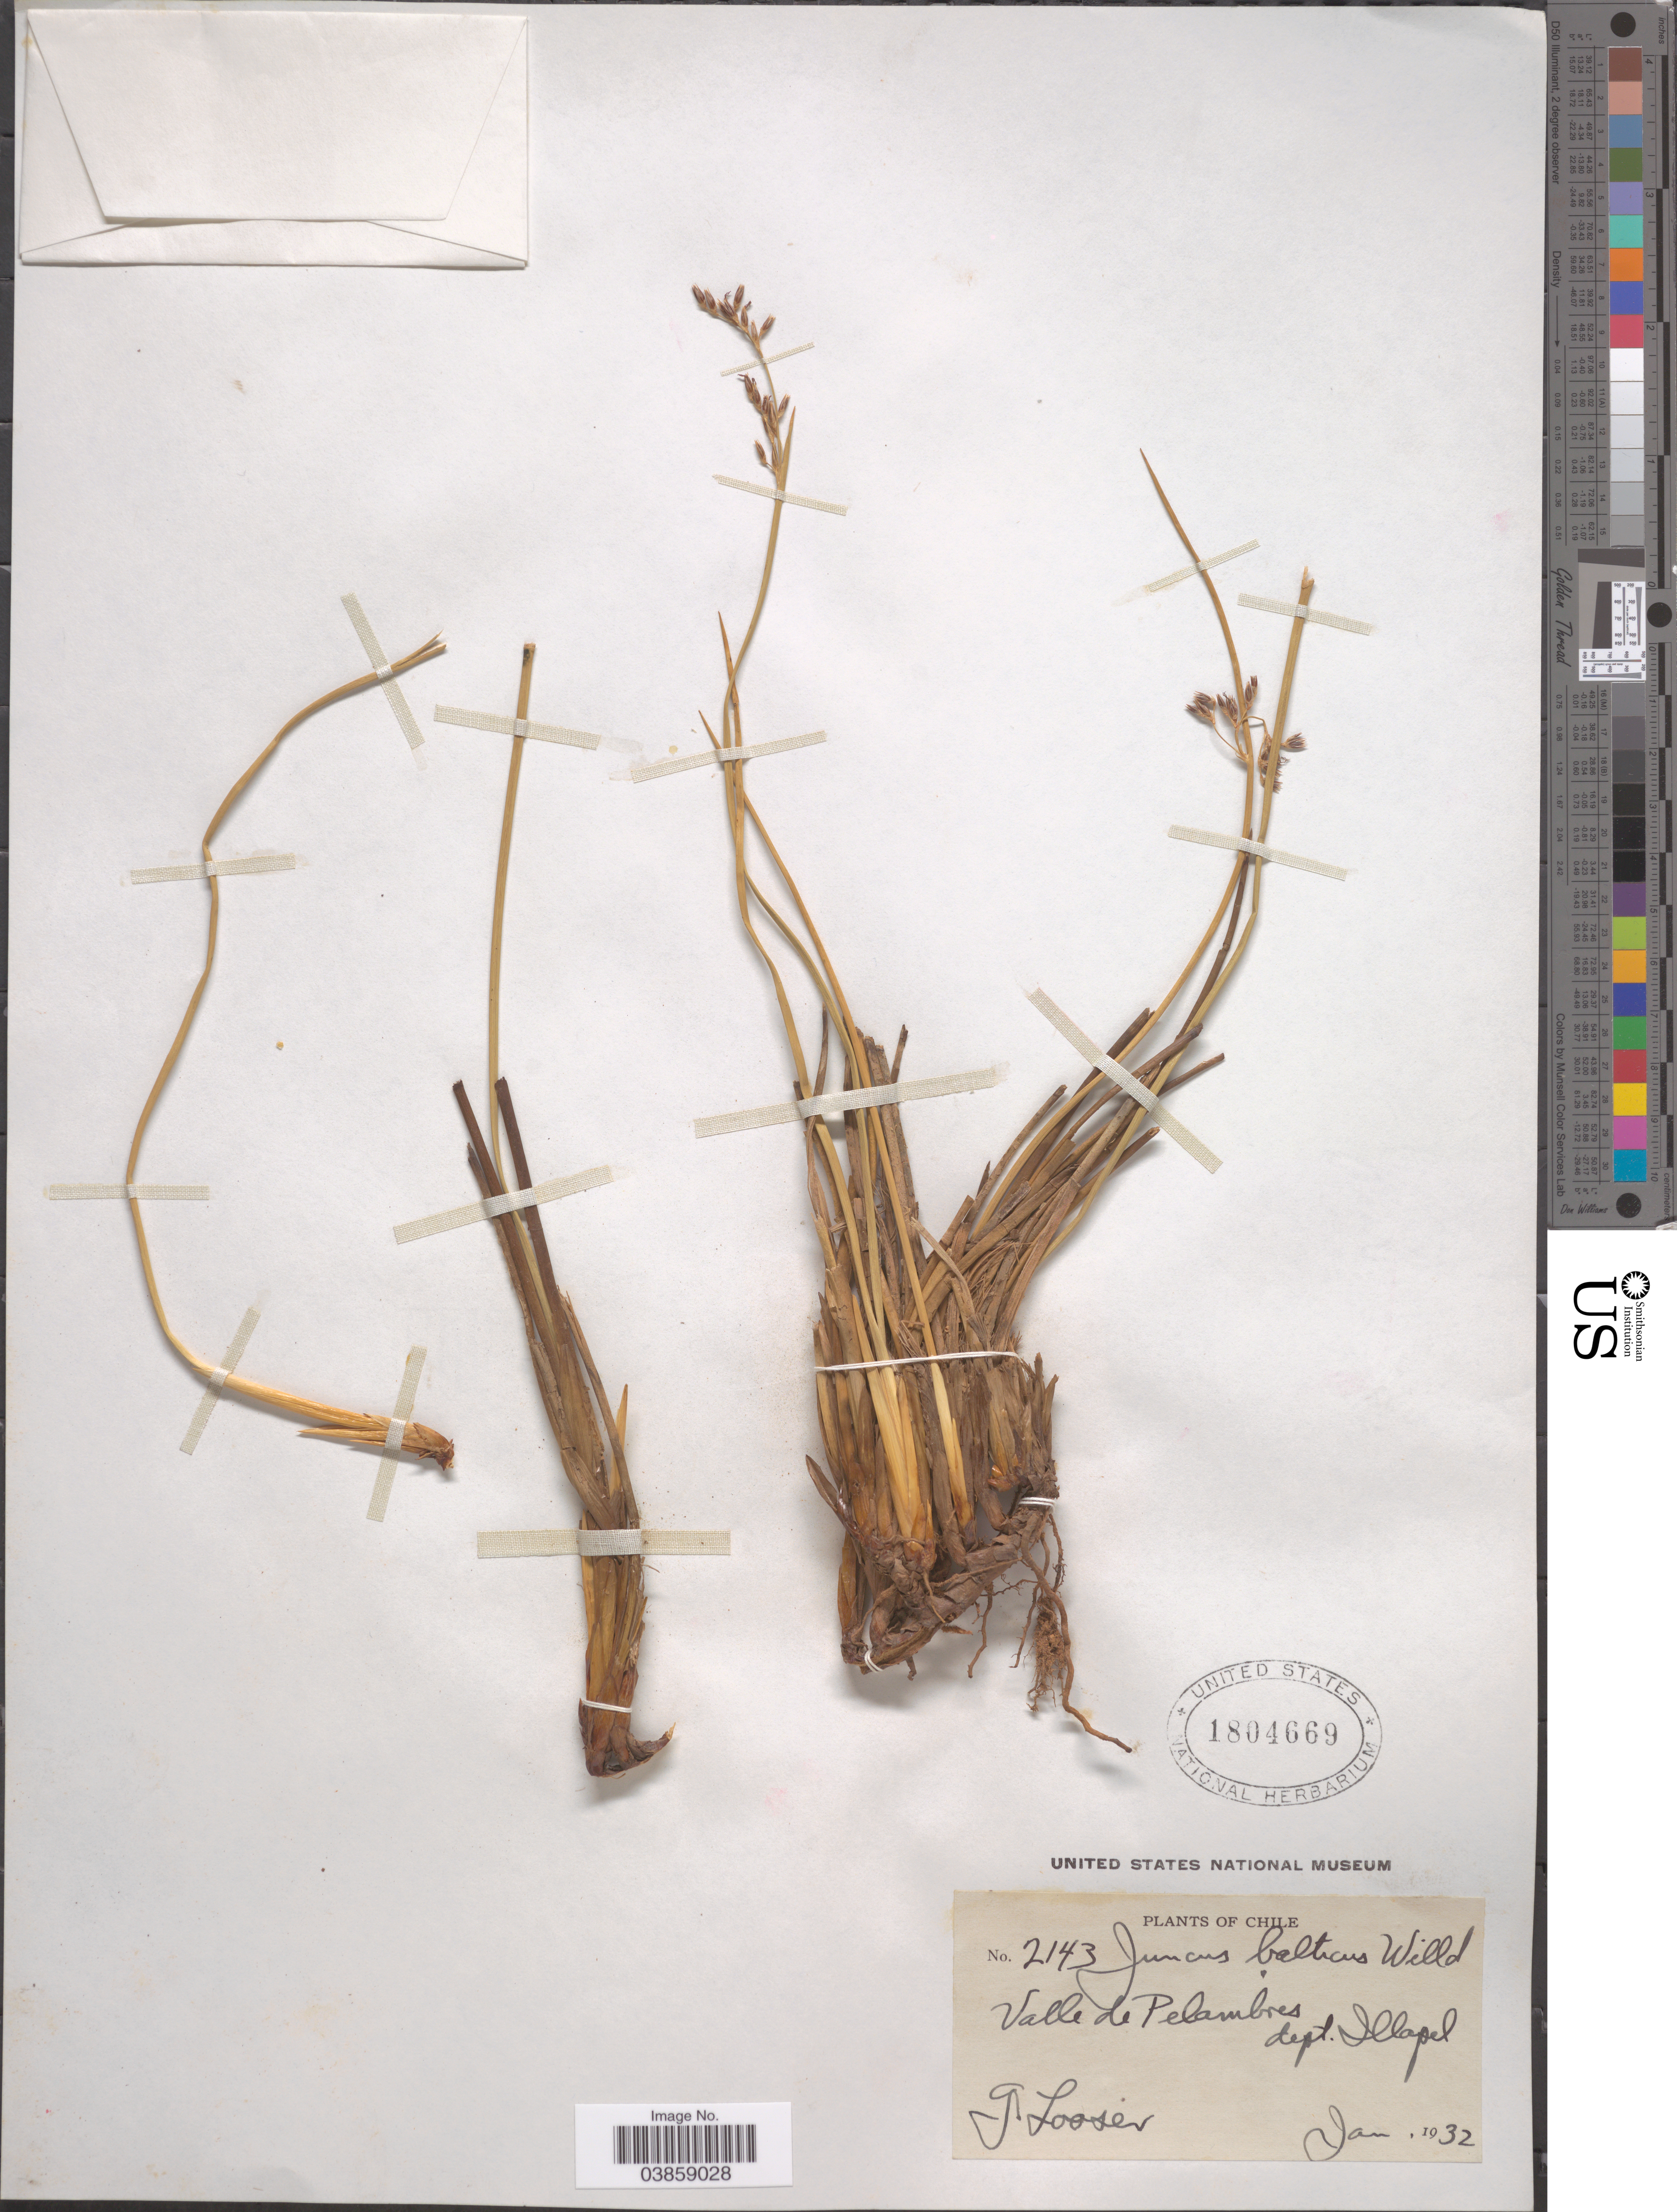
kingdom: Plantae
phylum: Tracheophyta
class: Liliopsida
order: Poales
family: Juncaceae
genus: Juncus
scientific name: Juncus balticus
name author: Willd.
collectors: G. Looser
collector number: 2143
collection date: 1932-01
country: Chile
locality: Valle de Pelambres. Dept. Illapel.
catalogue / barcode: US 1804669